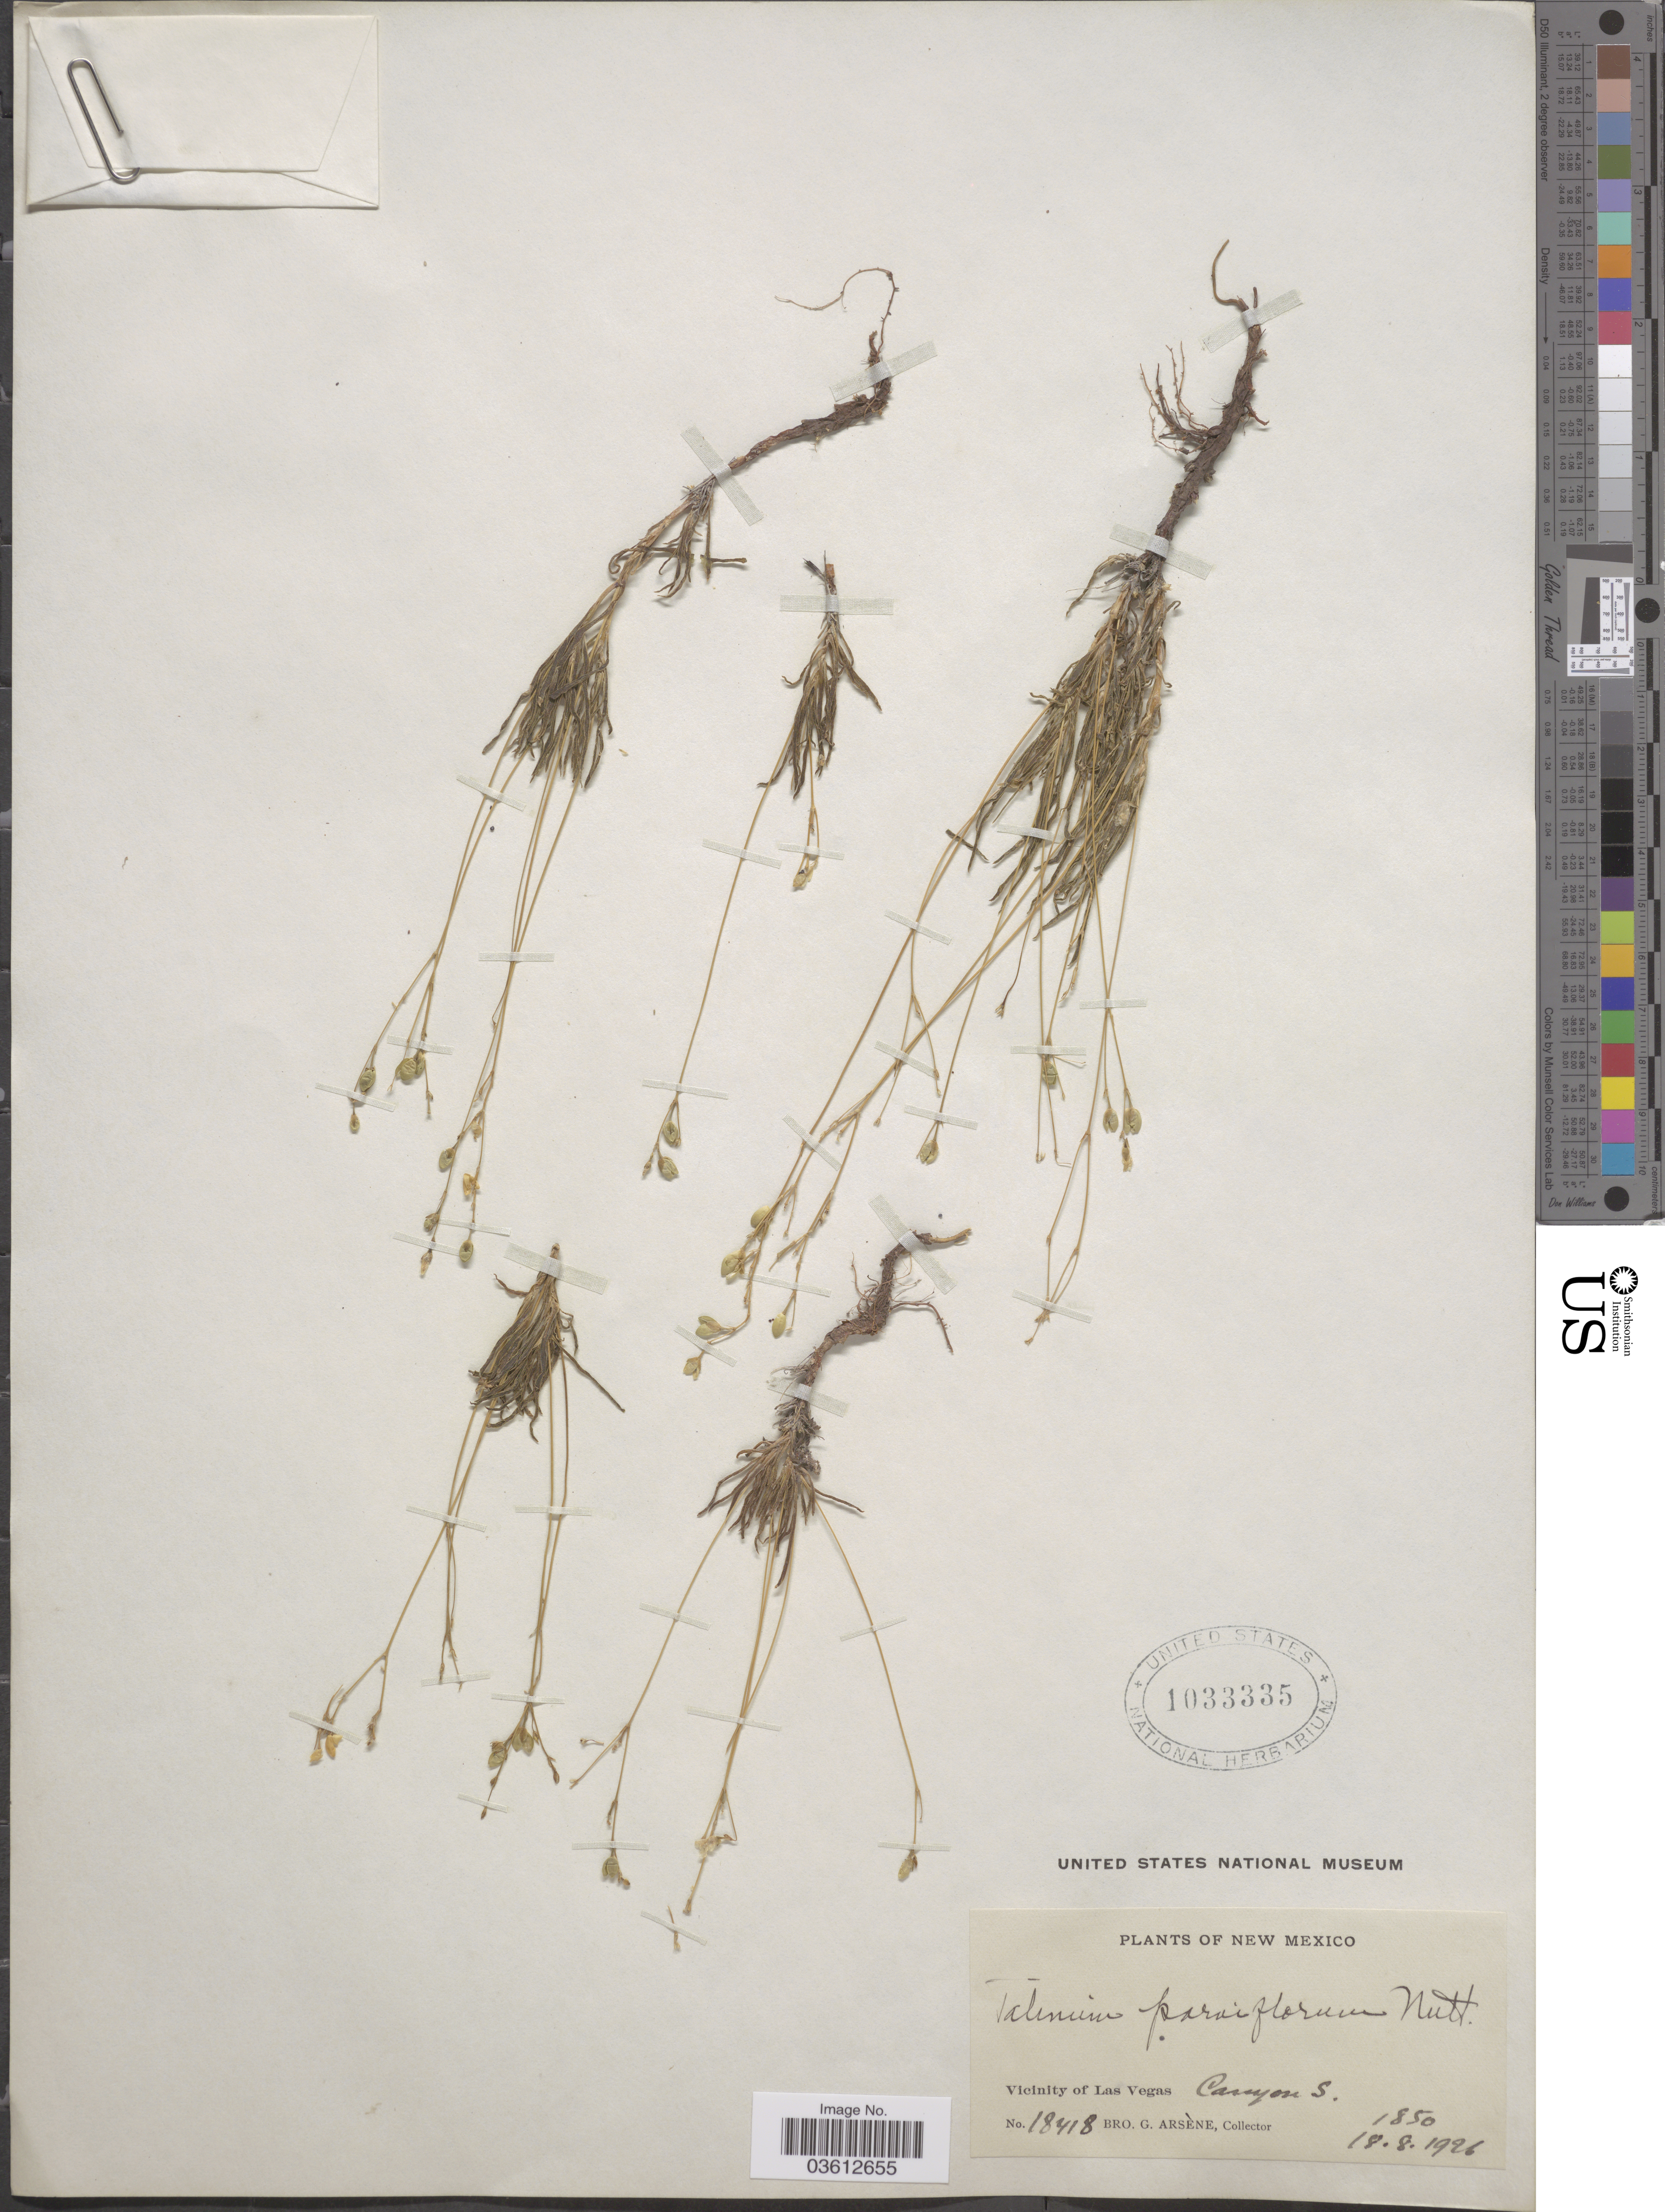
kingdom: Plantae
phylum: Tracheophyta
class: Magnoliopsida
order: Caryophyllales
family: Talinaceae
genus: Talinum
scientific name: Talinum parviflorum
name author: Nutt.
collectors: Bro. G. Arsène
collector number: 18418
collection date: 1926-08-18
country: United States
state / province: New Mexico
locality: Vicinity of Las Vegas Canyon S.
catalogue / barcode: US 1033335